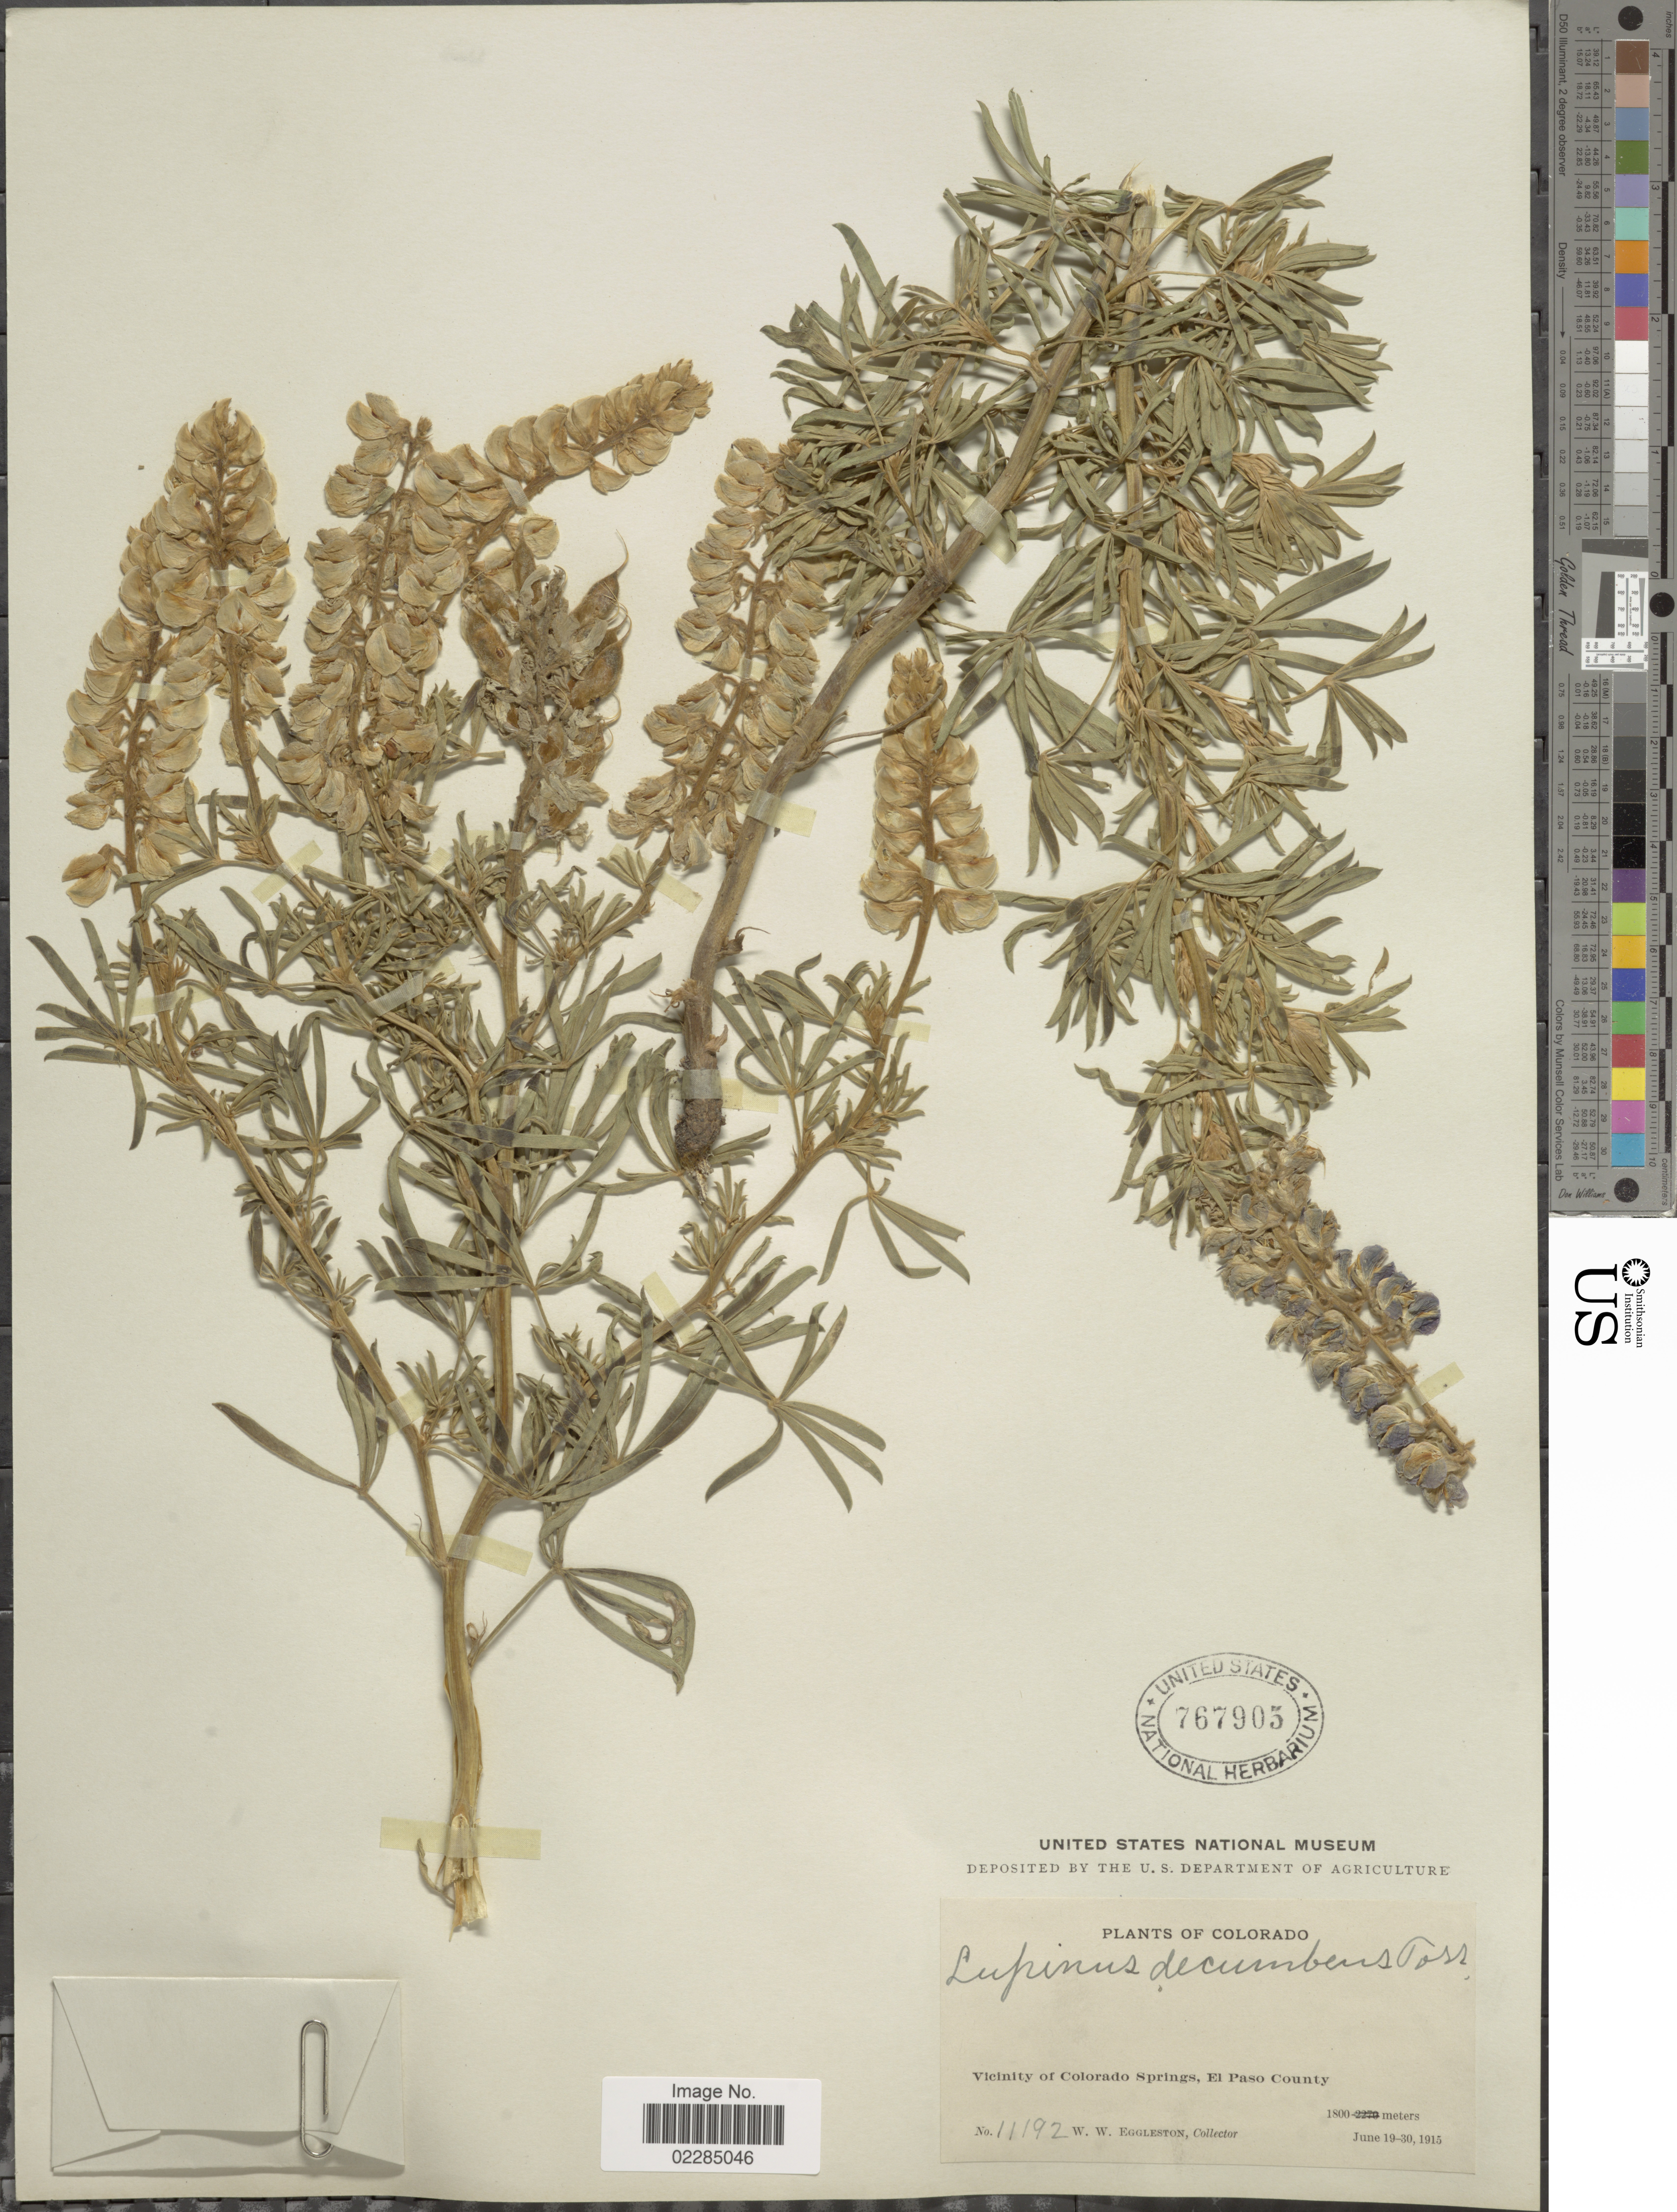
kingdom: Plantae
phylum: Tracheophyta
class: Magnoliopsida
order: Fabales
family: Fabaceae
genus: Lupinus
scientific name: Lupinus decumbens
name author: Torr.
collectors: W. W. Eggleston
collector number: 11192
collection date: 1915-06-19/1915-06-30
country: United States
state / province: Colorado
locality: Vicinity of Colorado Springs, El Paso County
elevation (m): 1800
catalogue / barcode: US 767905